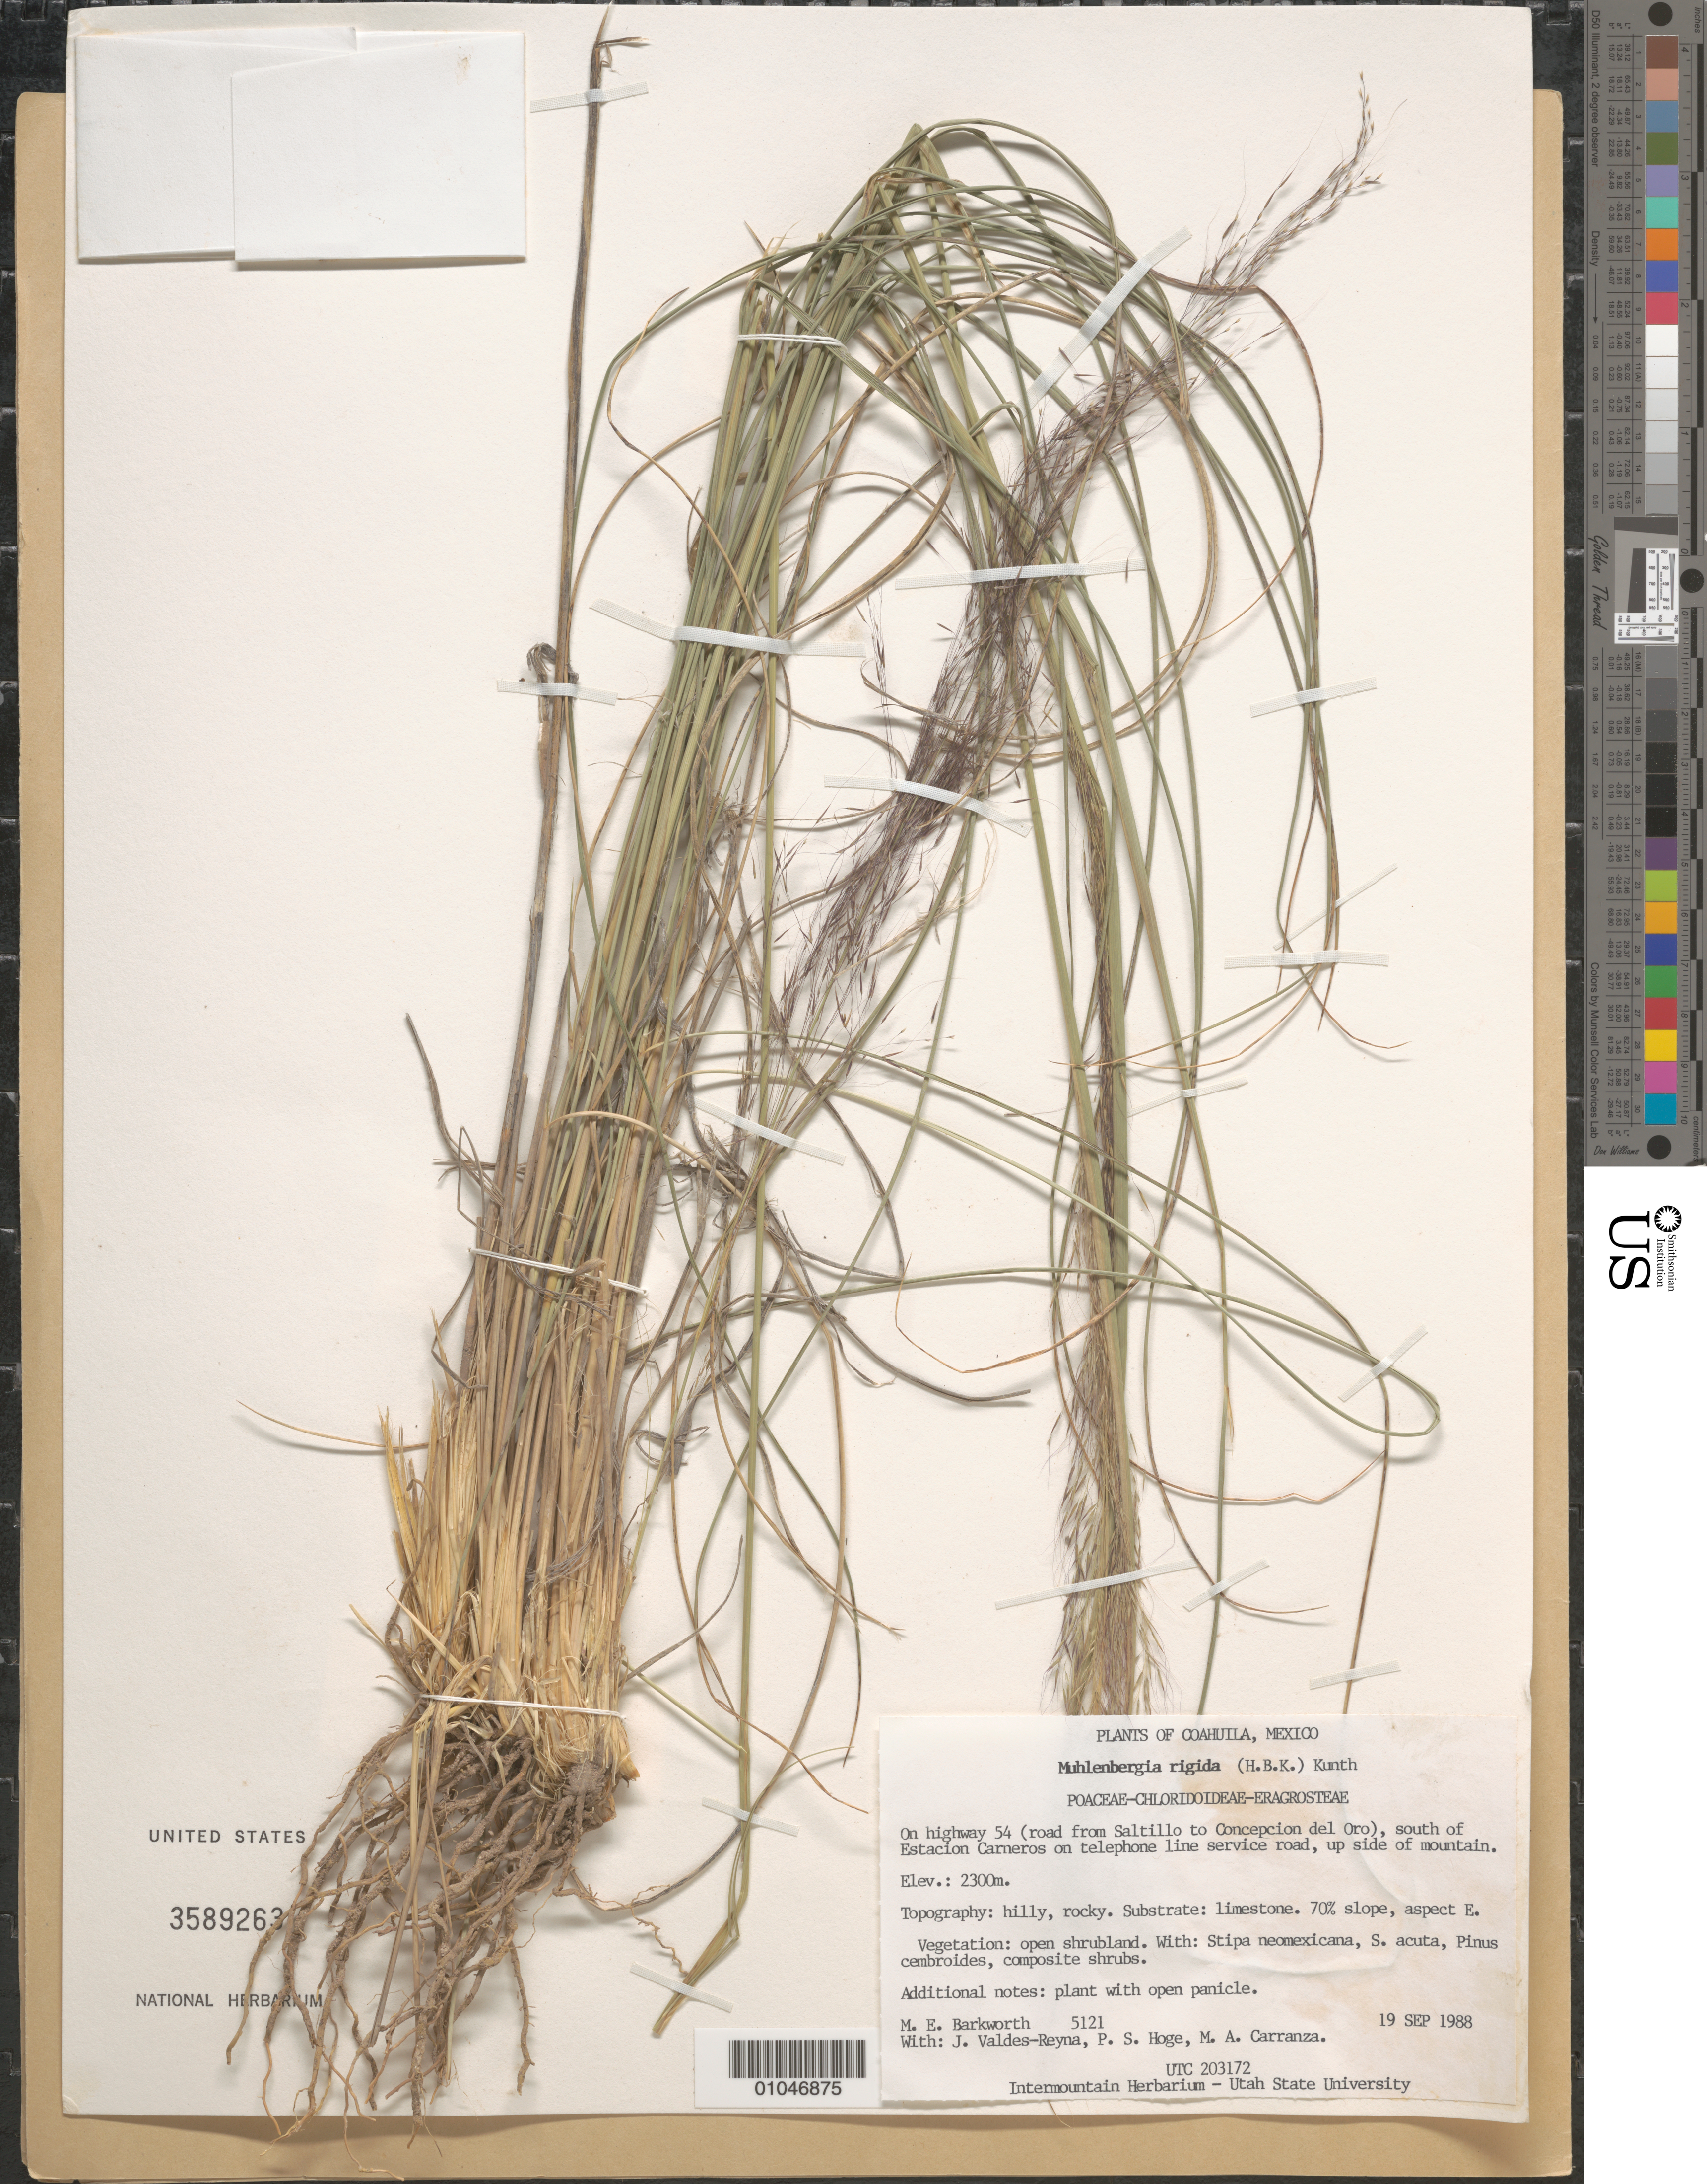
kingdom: Plantae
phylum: Tracheophyta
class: Liliopsida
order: Poales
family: Poaceae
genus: Muhlenbergia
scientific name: Muhlenbergia rigida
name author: (Kunth) Kunth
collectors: M. E. Barkworth, J. Valdés-Reyna, P. S. Hoge & M. A. Carranza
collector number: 5121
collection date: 1988-09-19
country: Mexico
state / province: Coahuila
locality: On highway 54 (road from Saltillo to Concepcion del Oro), S of Estacion Carneros on telephone line service road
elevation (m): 2300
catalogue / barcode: US 3589263